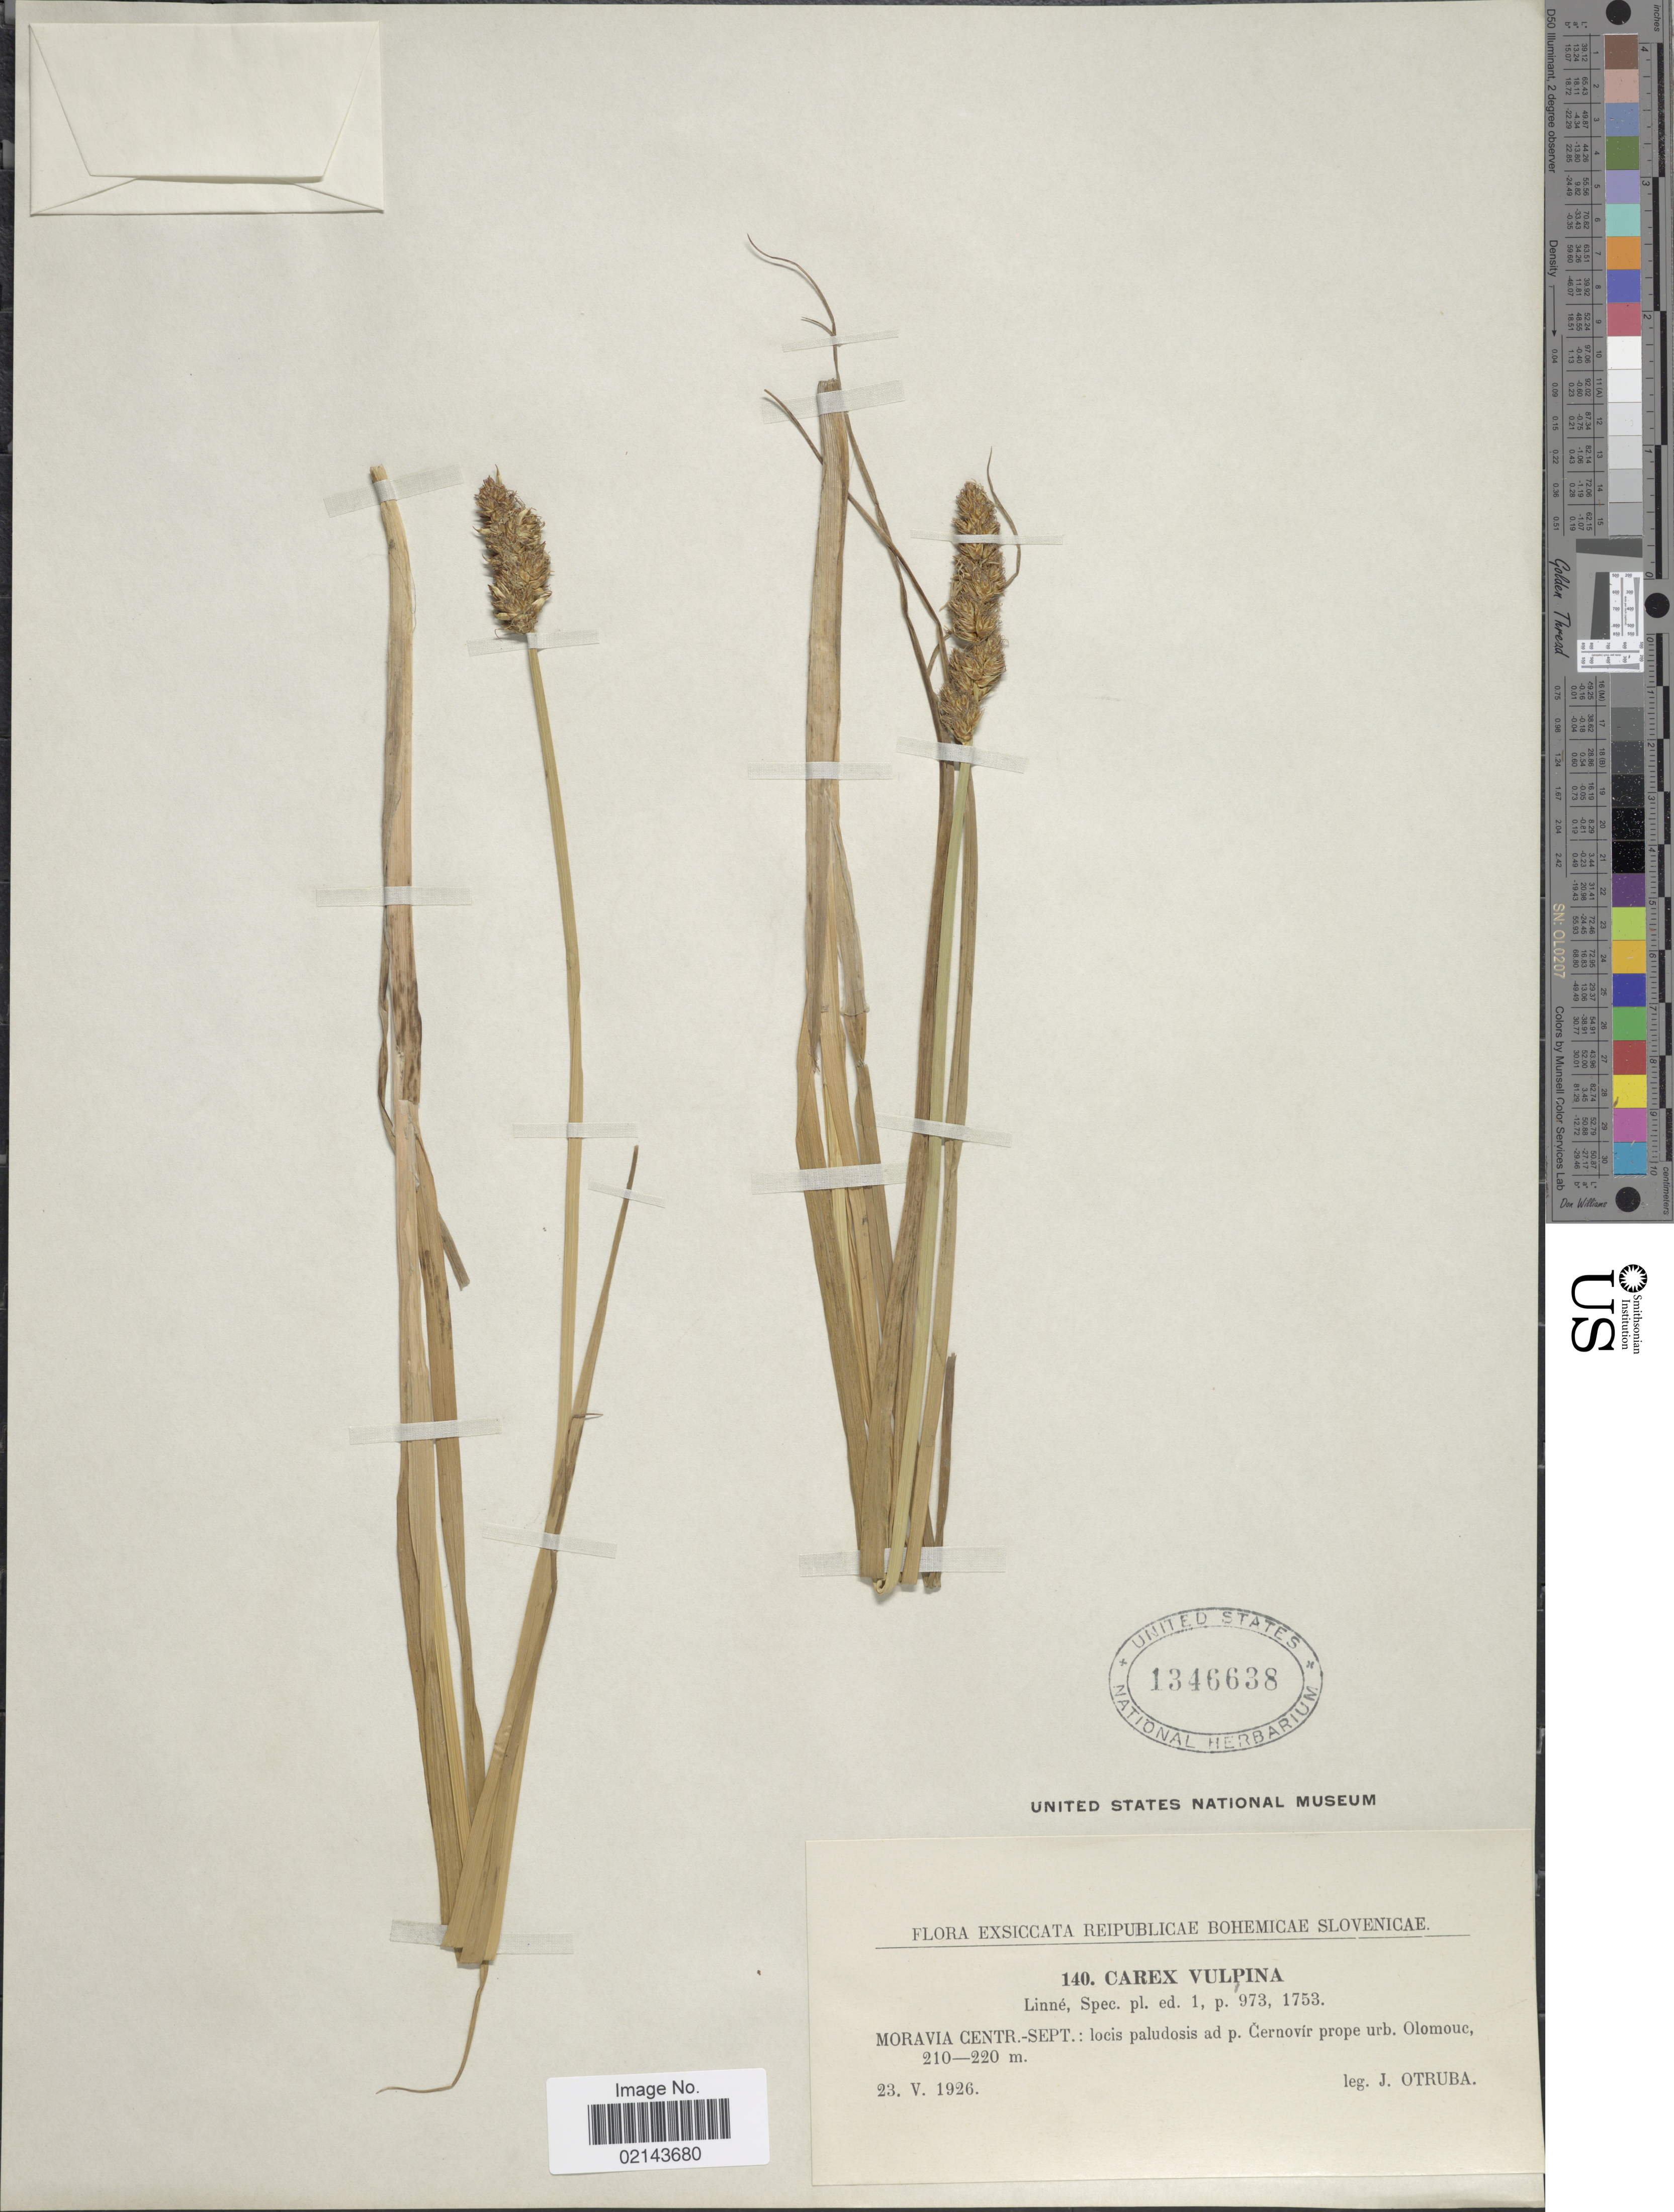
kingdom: Plantae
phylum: Tracheophyta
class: Liliopsida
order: Poales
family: Cyperaceae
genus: Carex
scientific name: Carex vulpina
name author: L.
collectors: J. Otruba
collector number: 140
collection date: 1926-05-23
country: Czechia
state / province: Olomouc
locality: Moravia Centr-Sept.: locis paludosis ad p. Cernovír prope urb. Olomouc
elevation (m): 210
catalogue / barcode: US 1346638